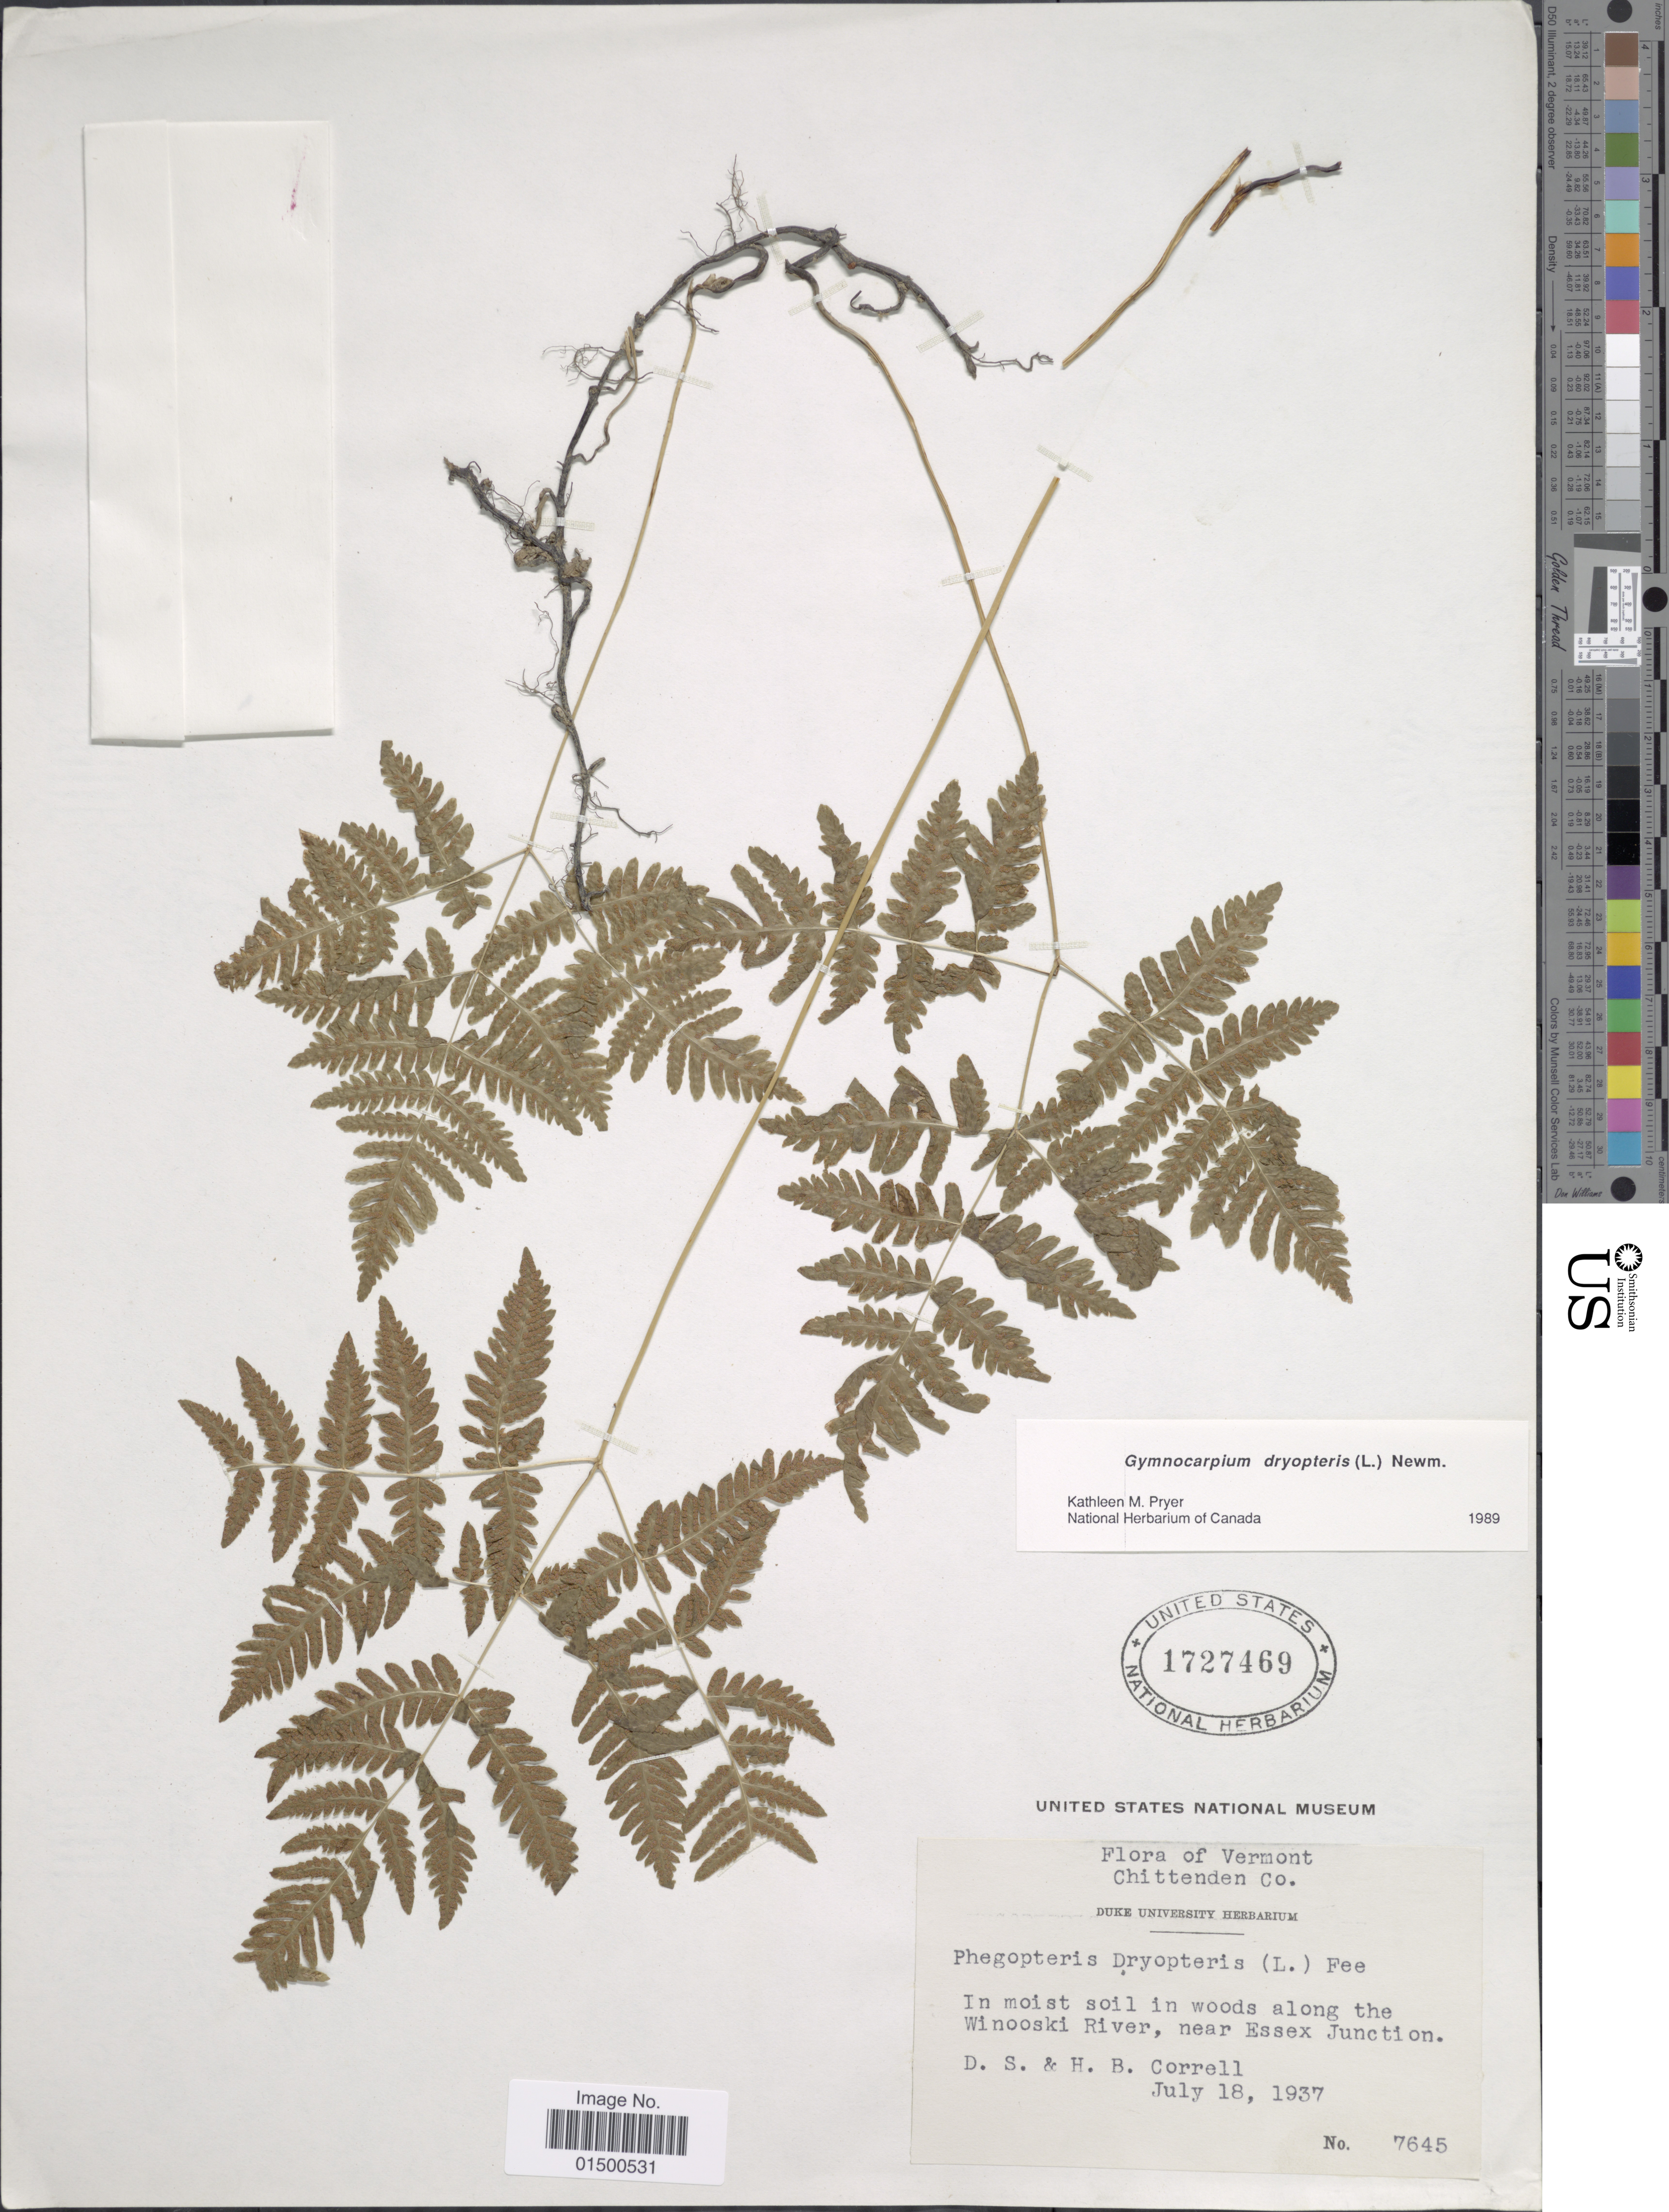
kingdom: Plantae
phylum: Tracheophyta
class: Polypodiopsida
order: Polypodiales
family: Cystopteridaceae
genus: Gymnocarpium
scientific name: Gymnocarpium dryopteris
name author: (L.) Newman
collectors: R. Doray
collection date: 1943-07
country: United States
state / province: Vermont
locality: Chittenden Co., along the Winooski River, near Essex Junction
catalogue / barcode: US 2200195